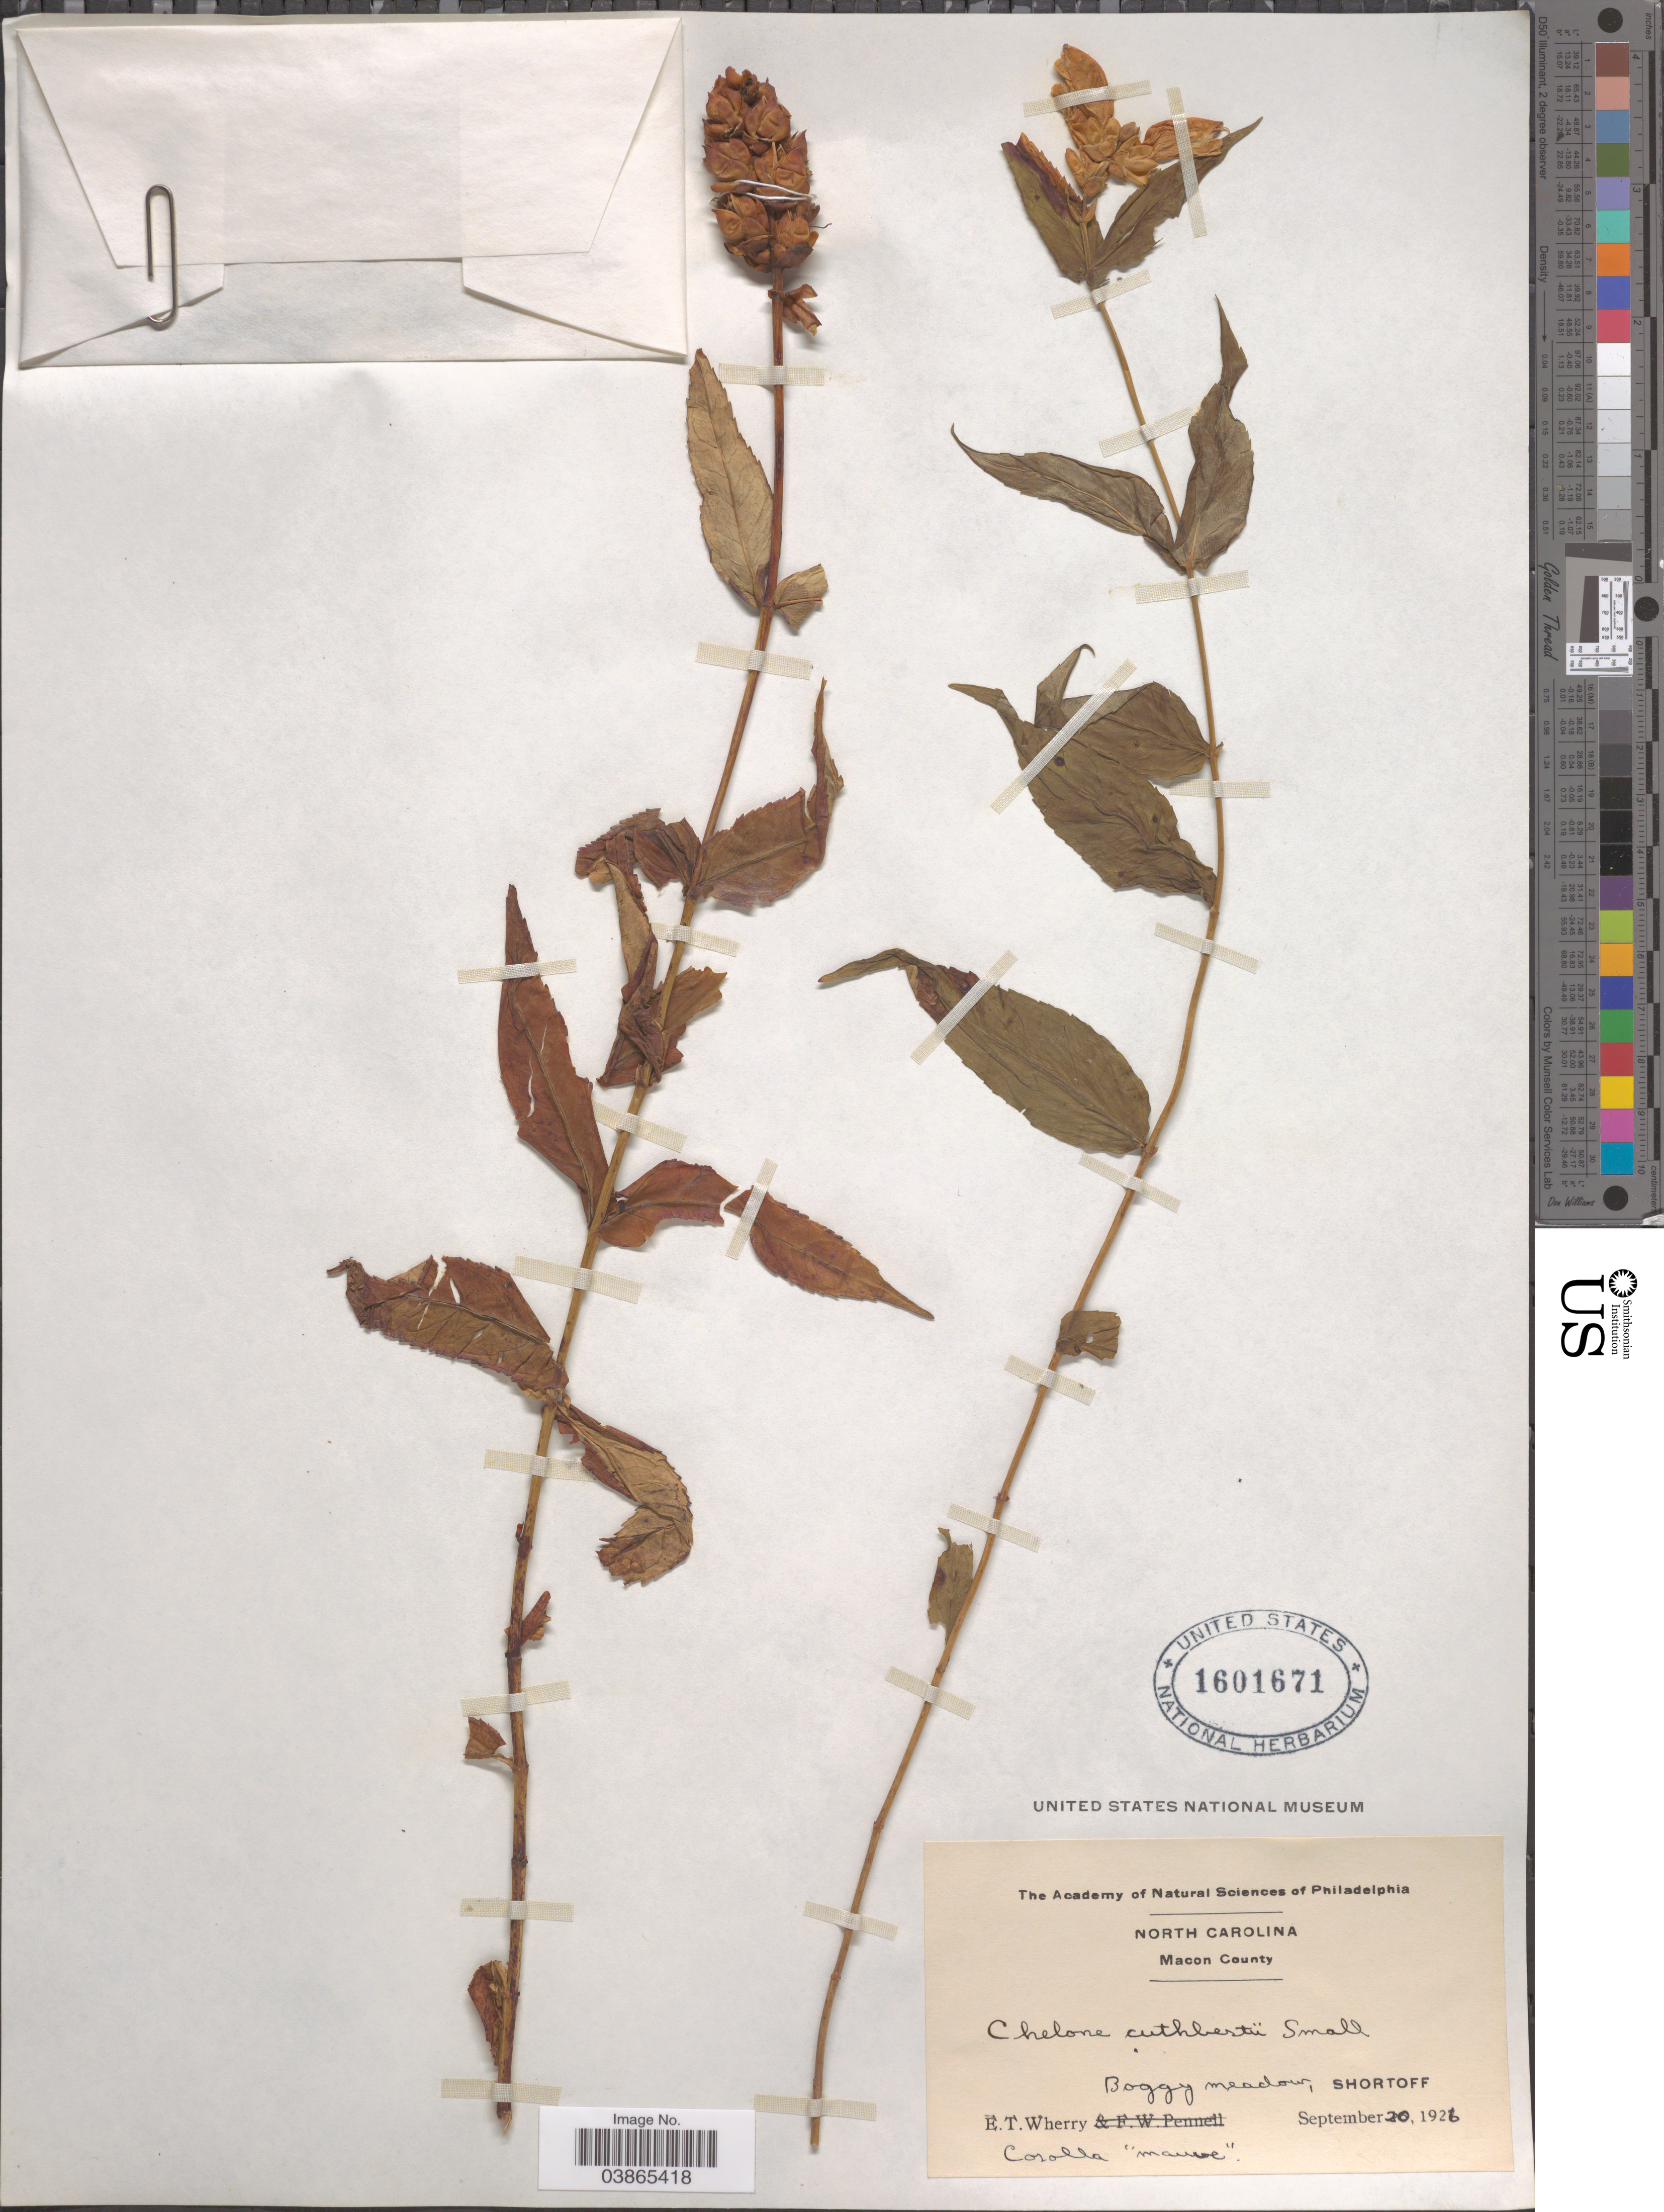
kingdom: Plantae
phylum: Tracheophyta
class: Magnoliopsida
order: Lamiales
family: Plantaginaceae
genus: Chelone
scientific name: Chelone cuthbertii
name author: Small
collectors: E. T. Wherry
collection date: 1926-09-20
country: United States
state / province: North Carolina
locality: Macon County. Boggy meadow, Shortoff.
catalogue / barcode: US 1601671